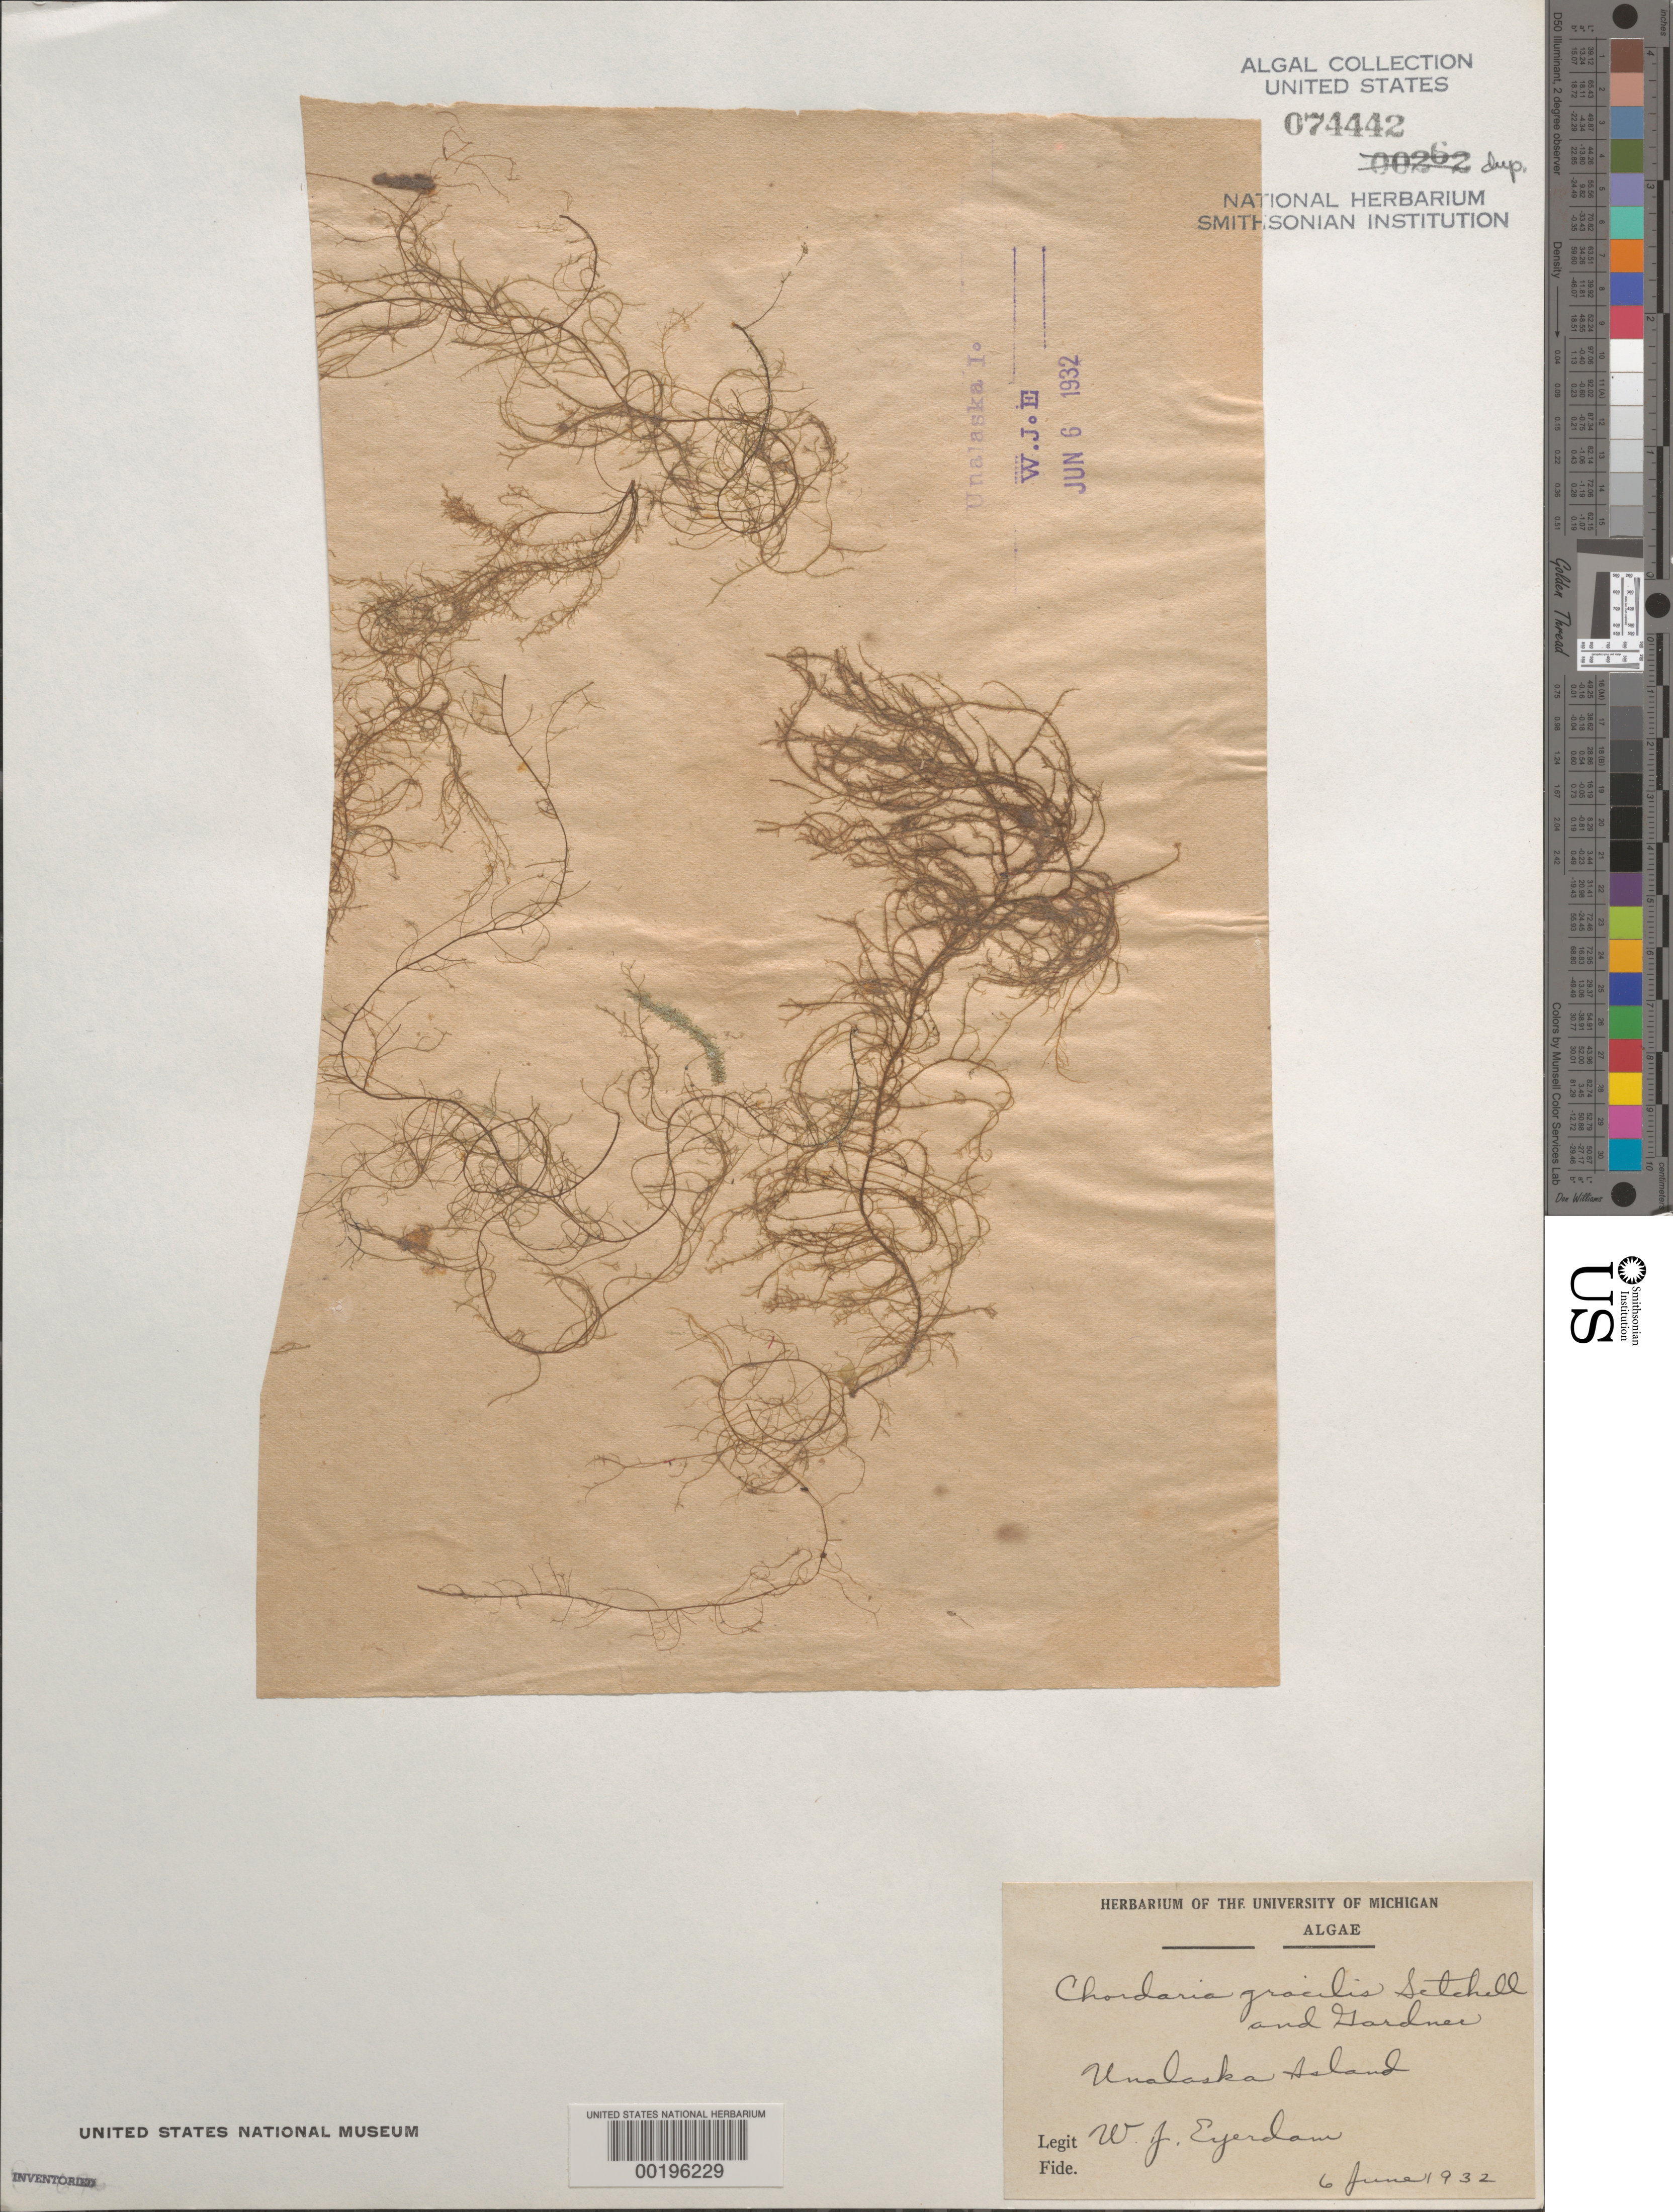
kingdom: Chromista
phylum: Ochrophyta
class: Phaeophyceae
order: Ectocarpales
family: Chordariaceae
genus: Chordaria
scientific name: Chordaria gracilis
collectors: W. J. Eyerdam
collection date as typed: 06 Jun 1932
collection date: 1932-06-06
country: United States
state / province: Alaska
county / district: Aleutian Islands Division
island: Unalaska Island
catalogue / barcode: US 74442